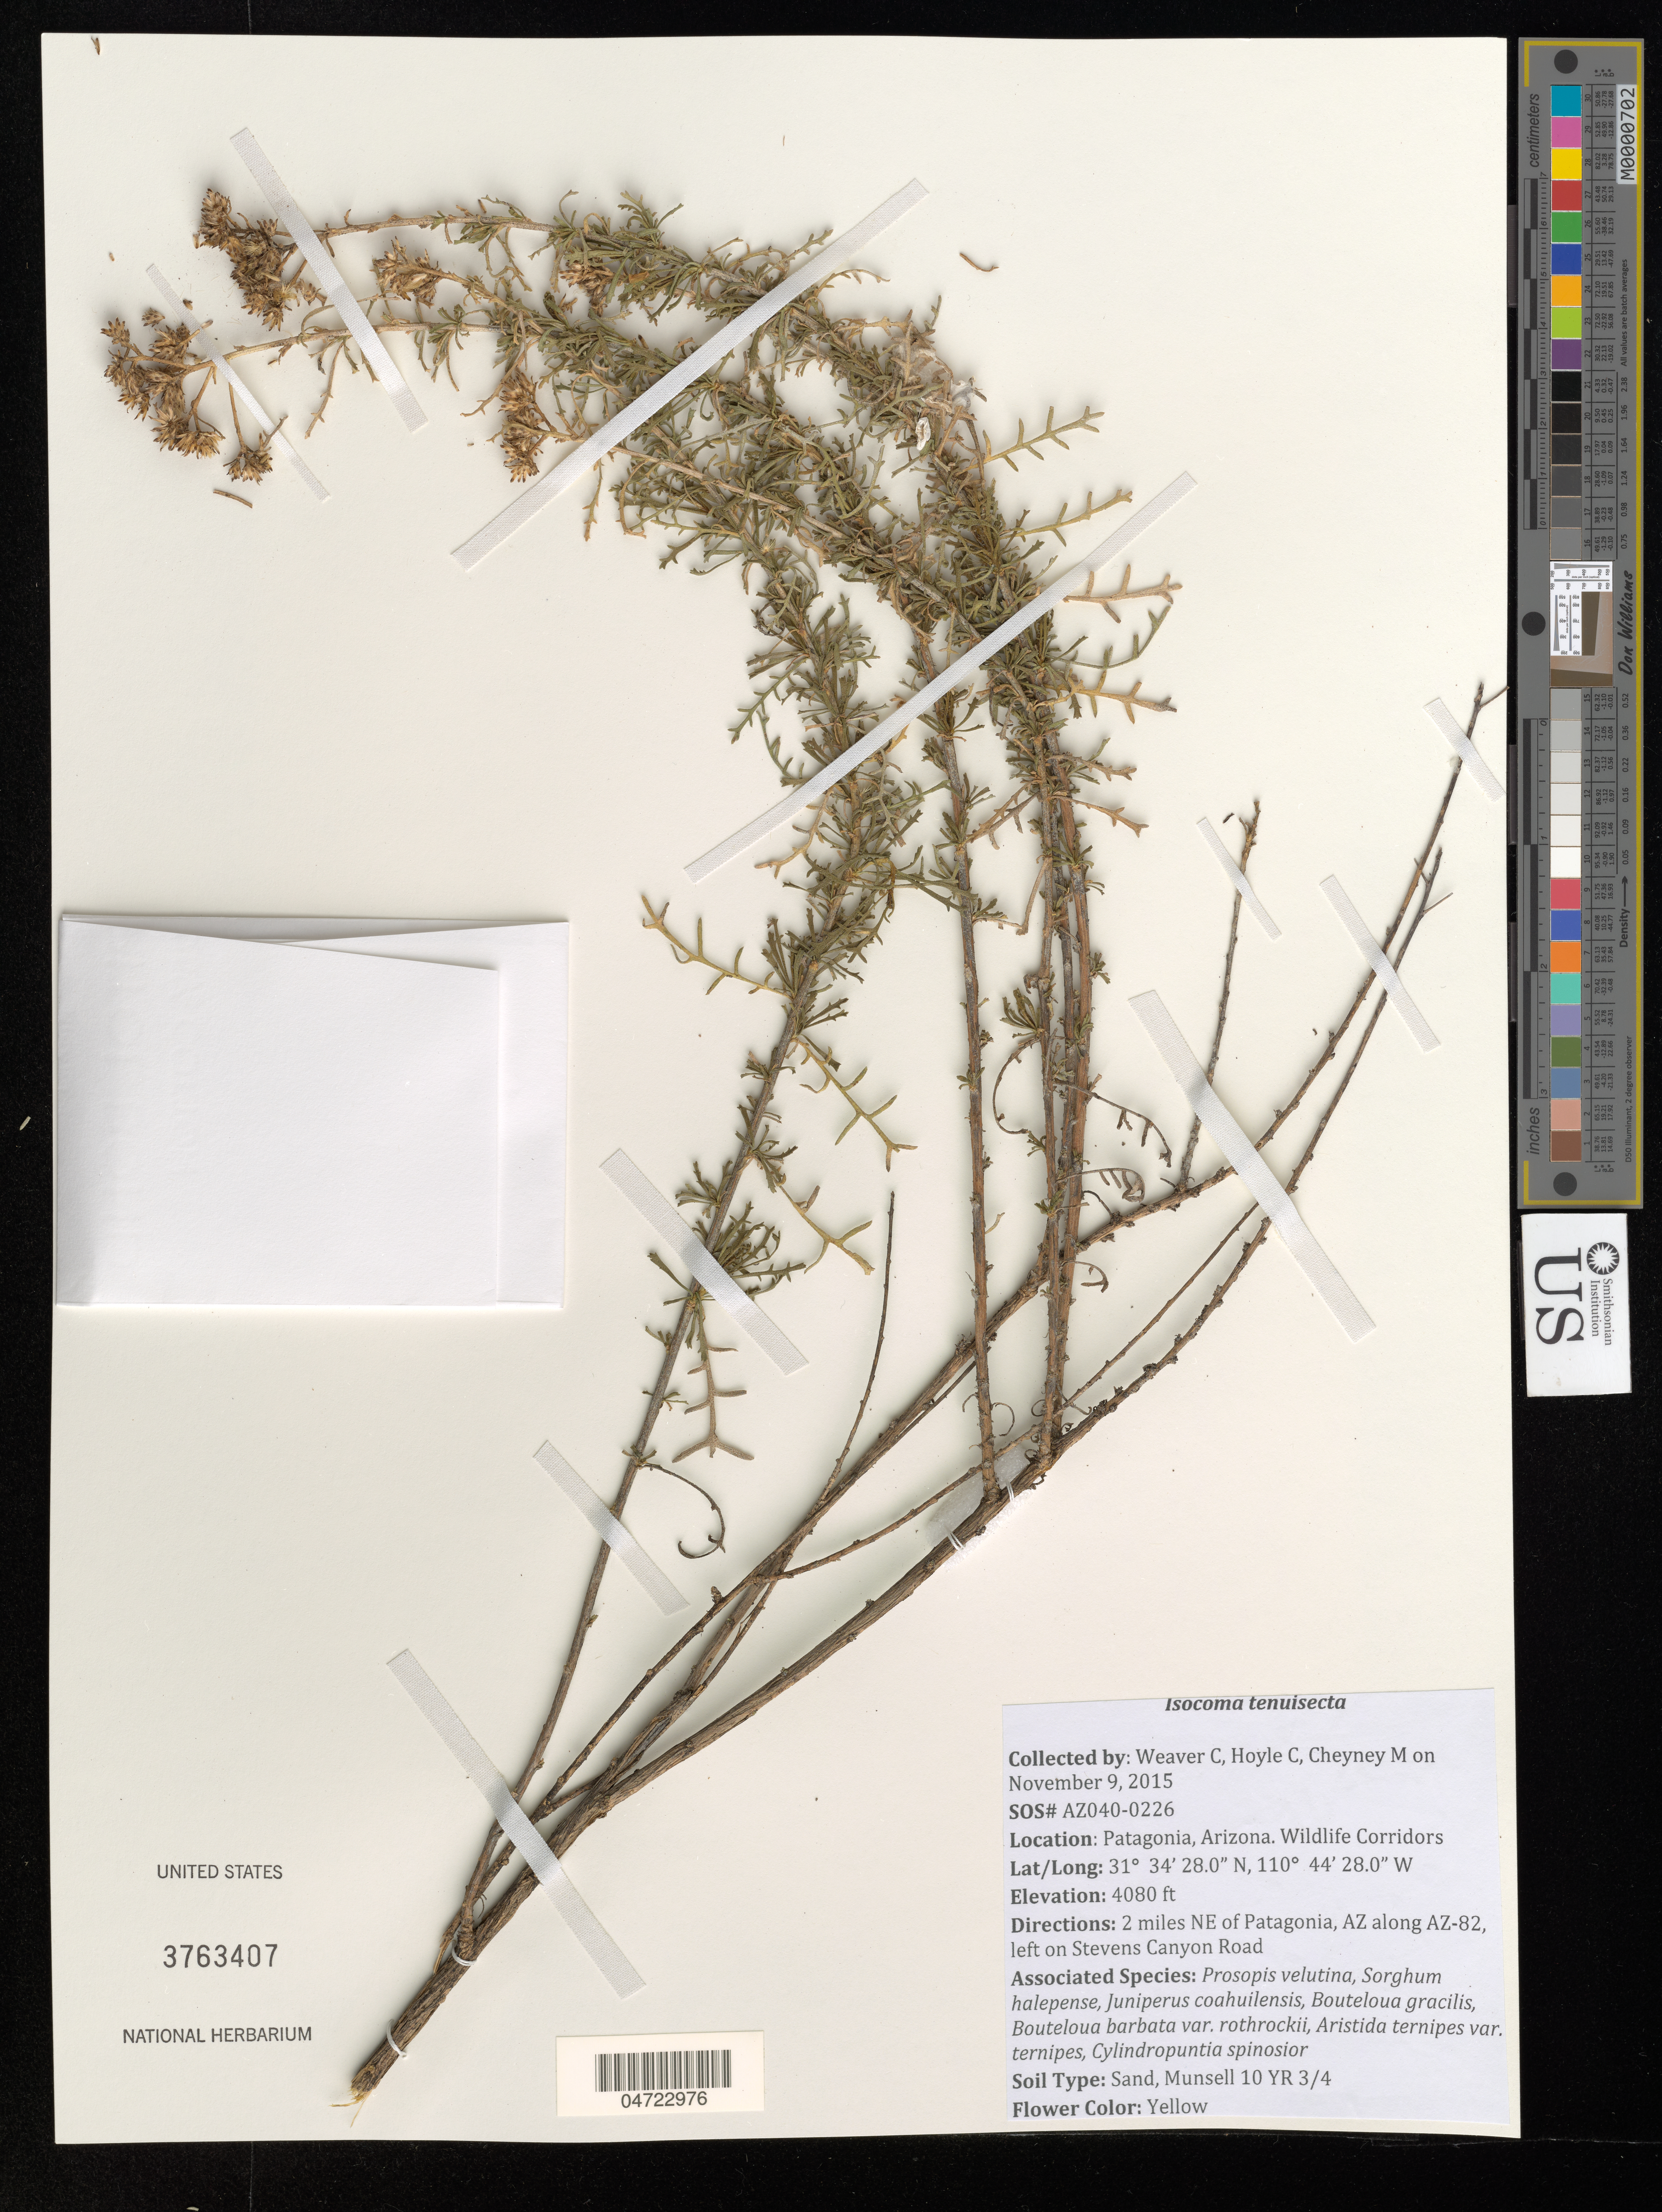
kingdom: Plantae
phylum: Tracheophyta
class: Magnoliopsida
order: Asterales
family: Asteraceae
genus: Isocoma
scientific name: Isocoma tenuisecta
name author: Greene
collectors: C. Weaver, C. Hoyle & M. Cheyney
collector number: AZ040-0226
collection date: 2015-11-09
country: United States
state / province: Arizona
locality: Patagonia. Wildlife Corridors. 2 miles NE of Patagonia, AZ along AZ-82, left on Stevens Canyon Road.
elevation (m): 1244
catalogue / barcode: US 3763407